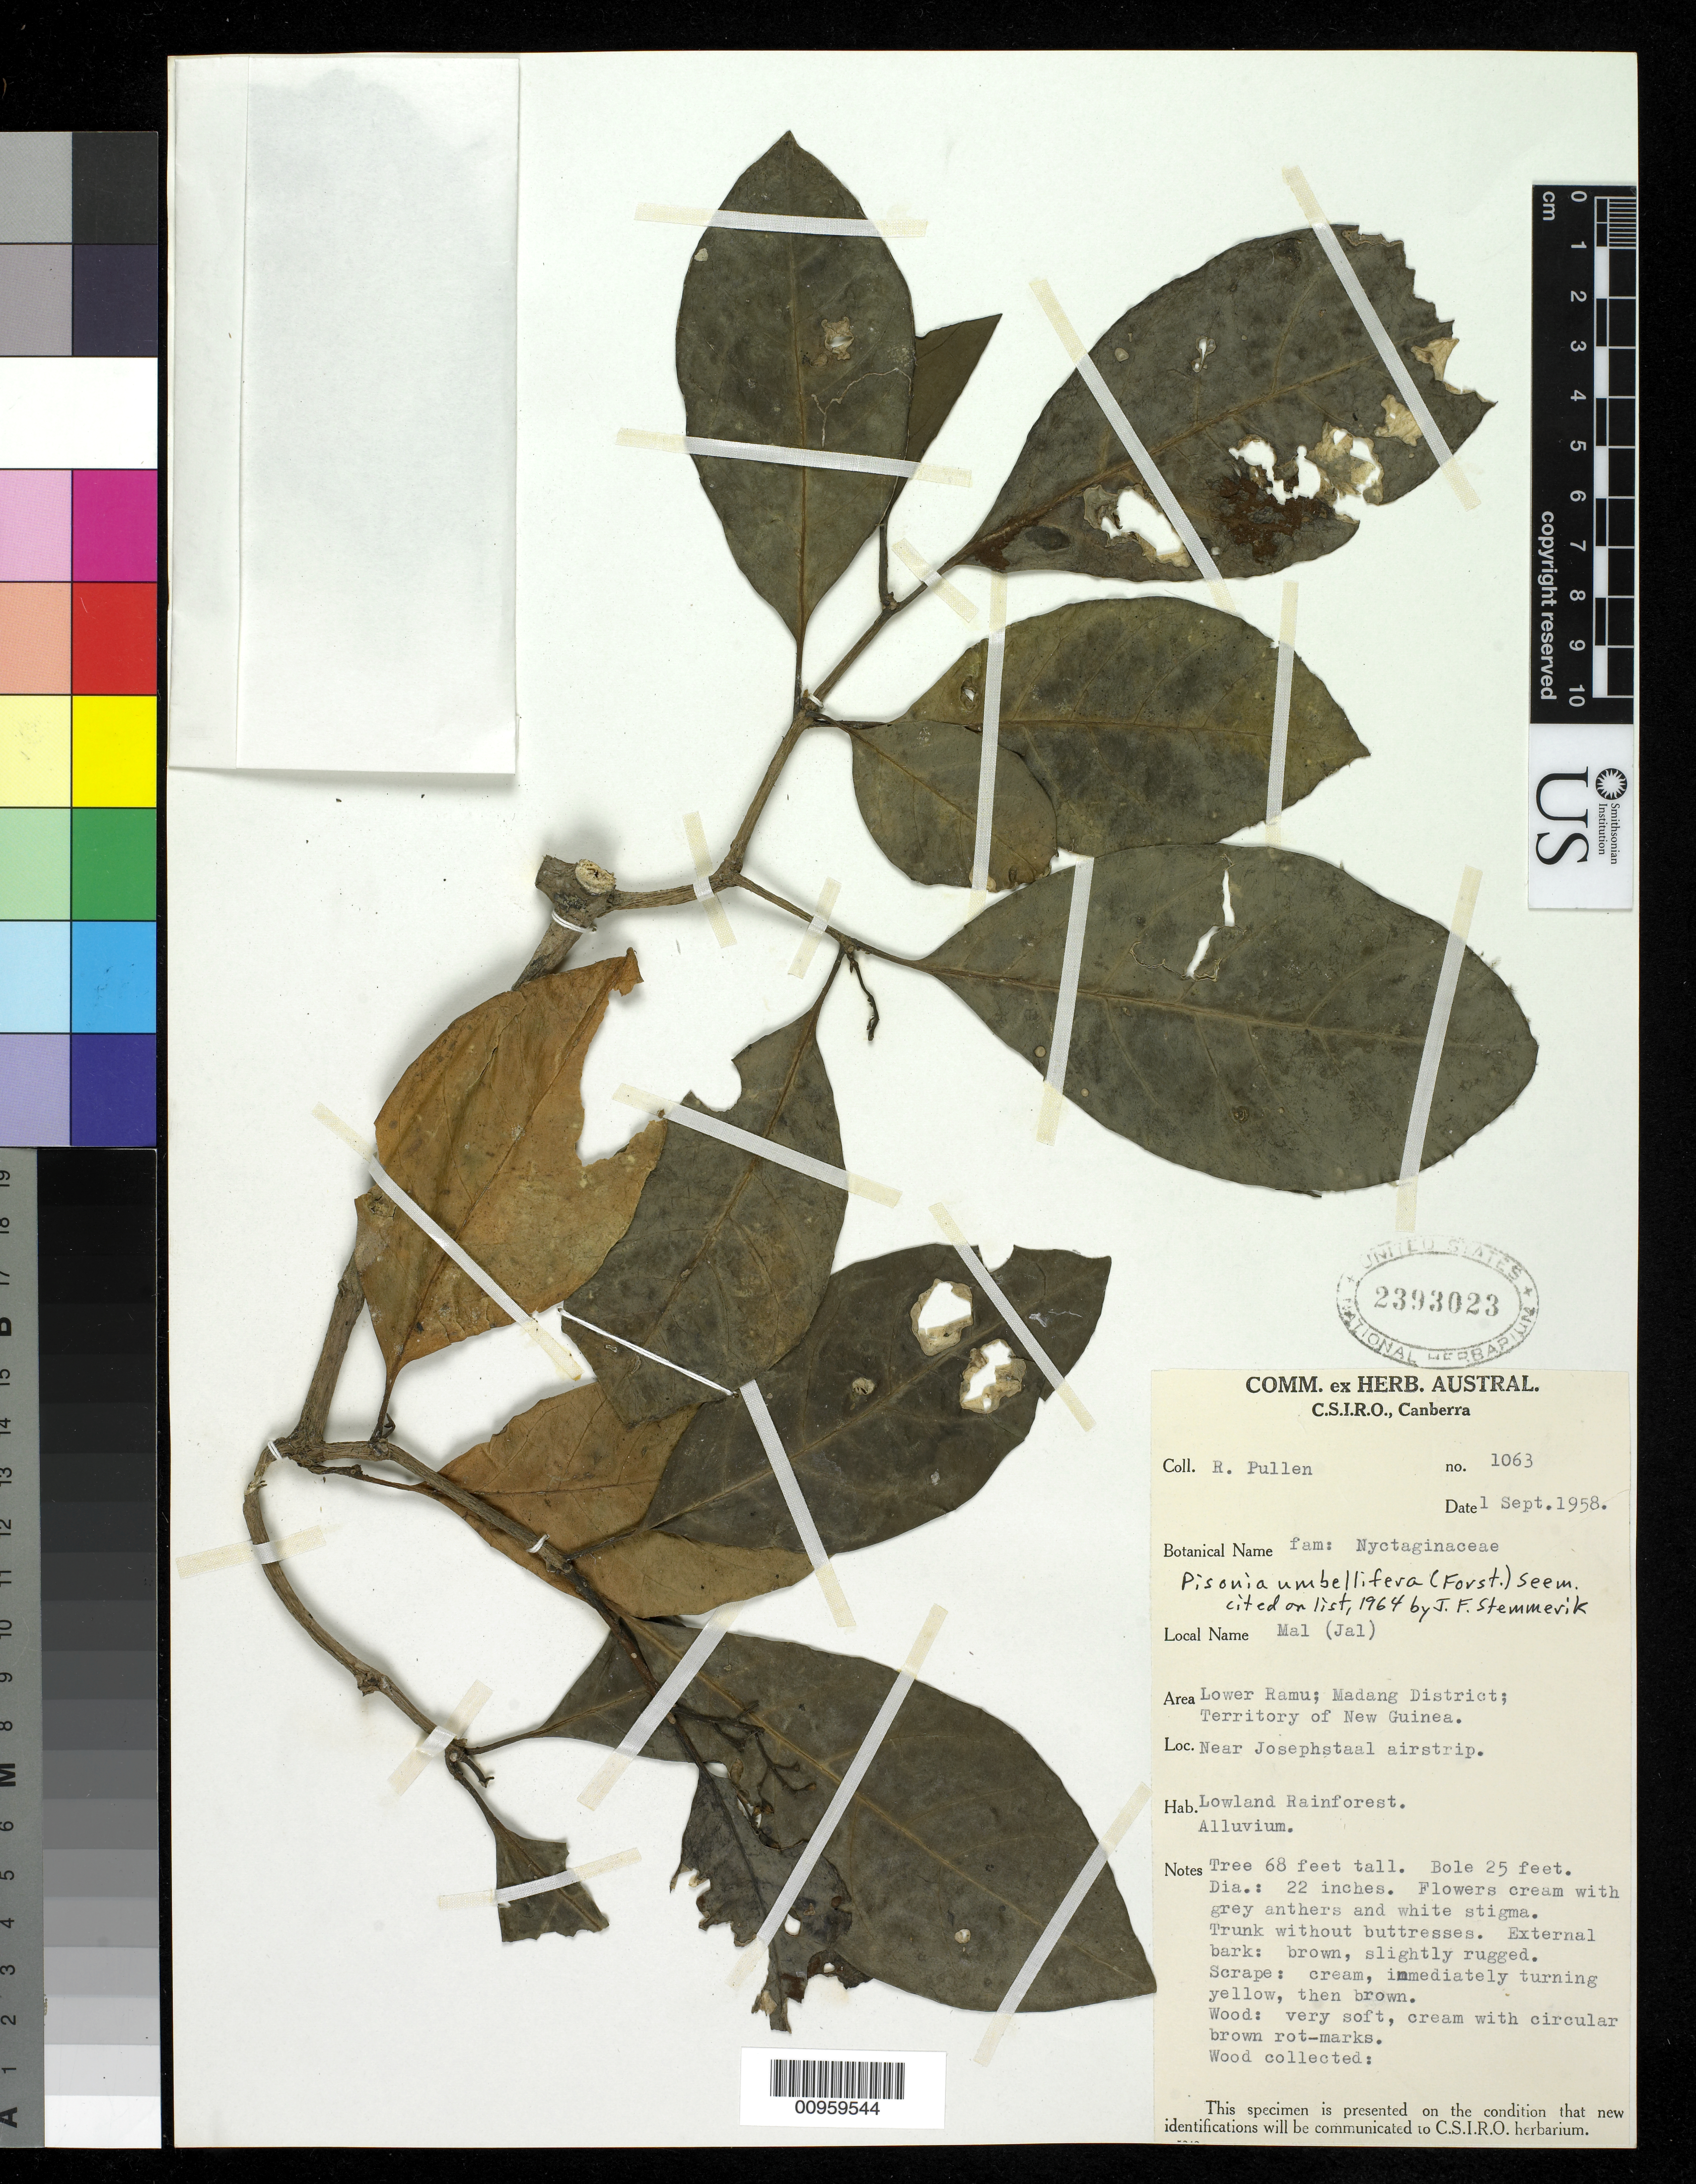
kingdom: Plantae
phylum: Tracheophyta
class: Magnoliopsida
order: Caryophyllales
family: Nyctaginaceae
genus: Pisonia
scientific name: Pisonia umbellifera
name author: (J.R. Forst. & G. Forst.) Seem.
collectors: R. Pullen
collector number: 1063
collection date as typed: Sep 1958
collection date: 1958-09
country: Papua New Guinea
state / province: Madang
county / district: Ramu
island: New Guinea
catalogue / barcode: US 2393023